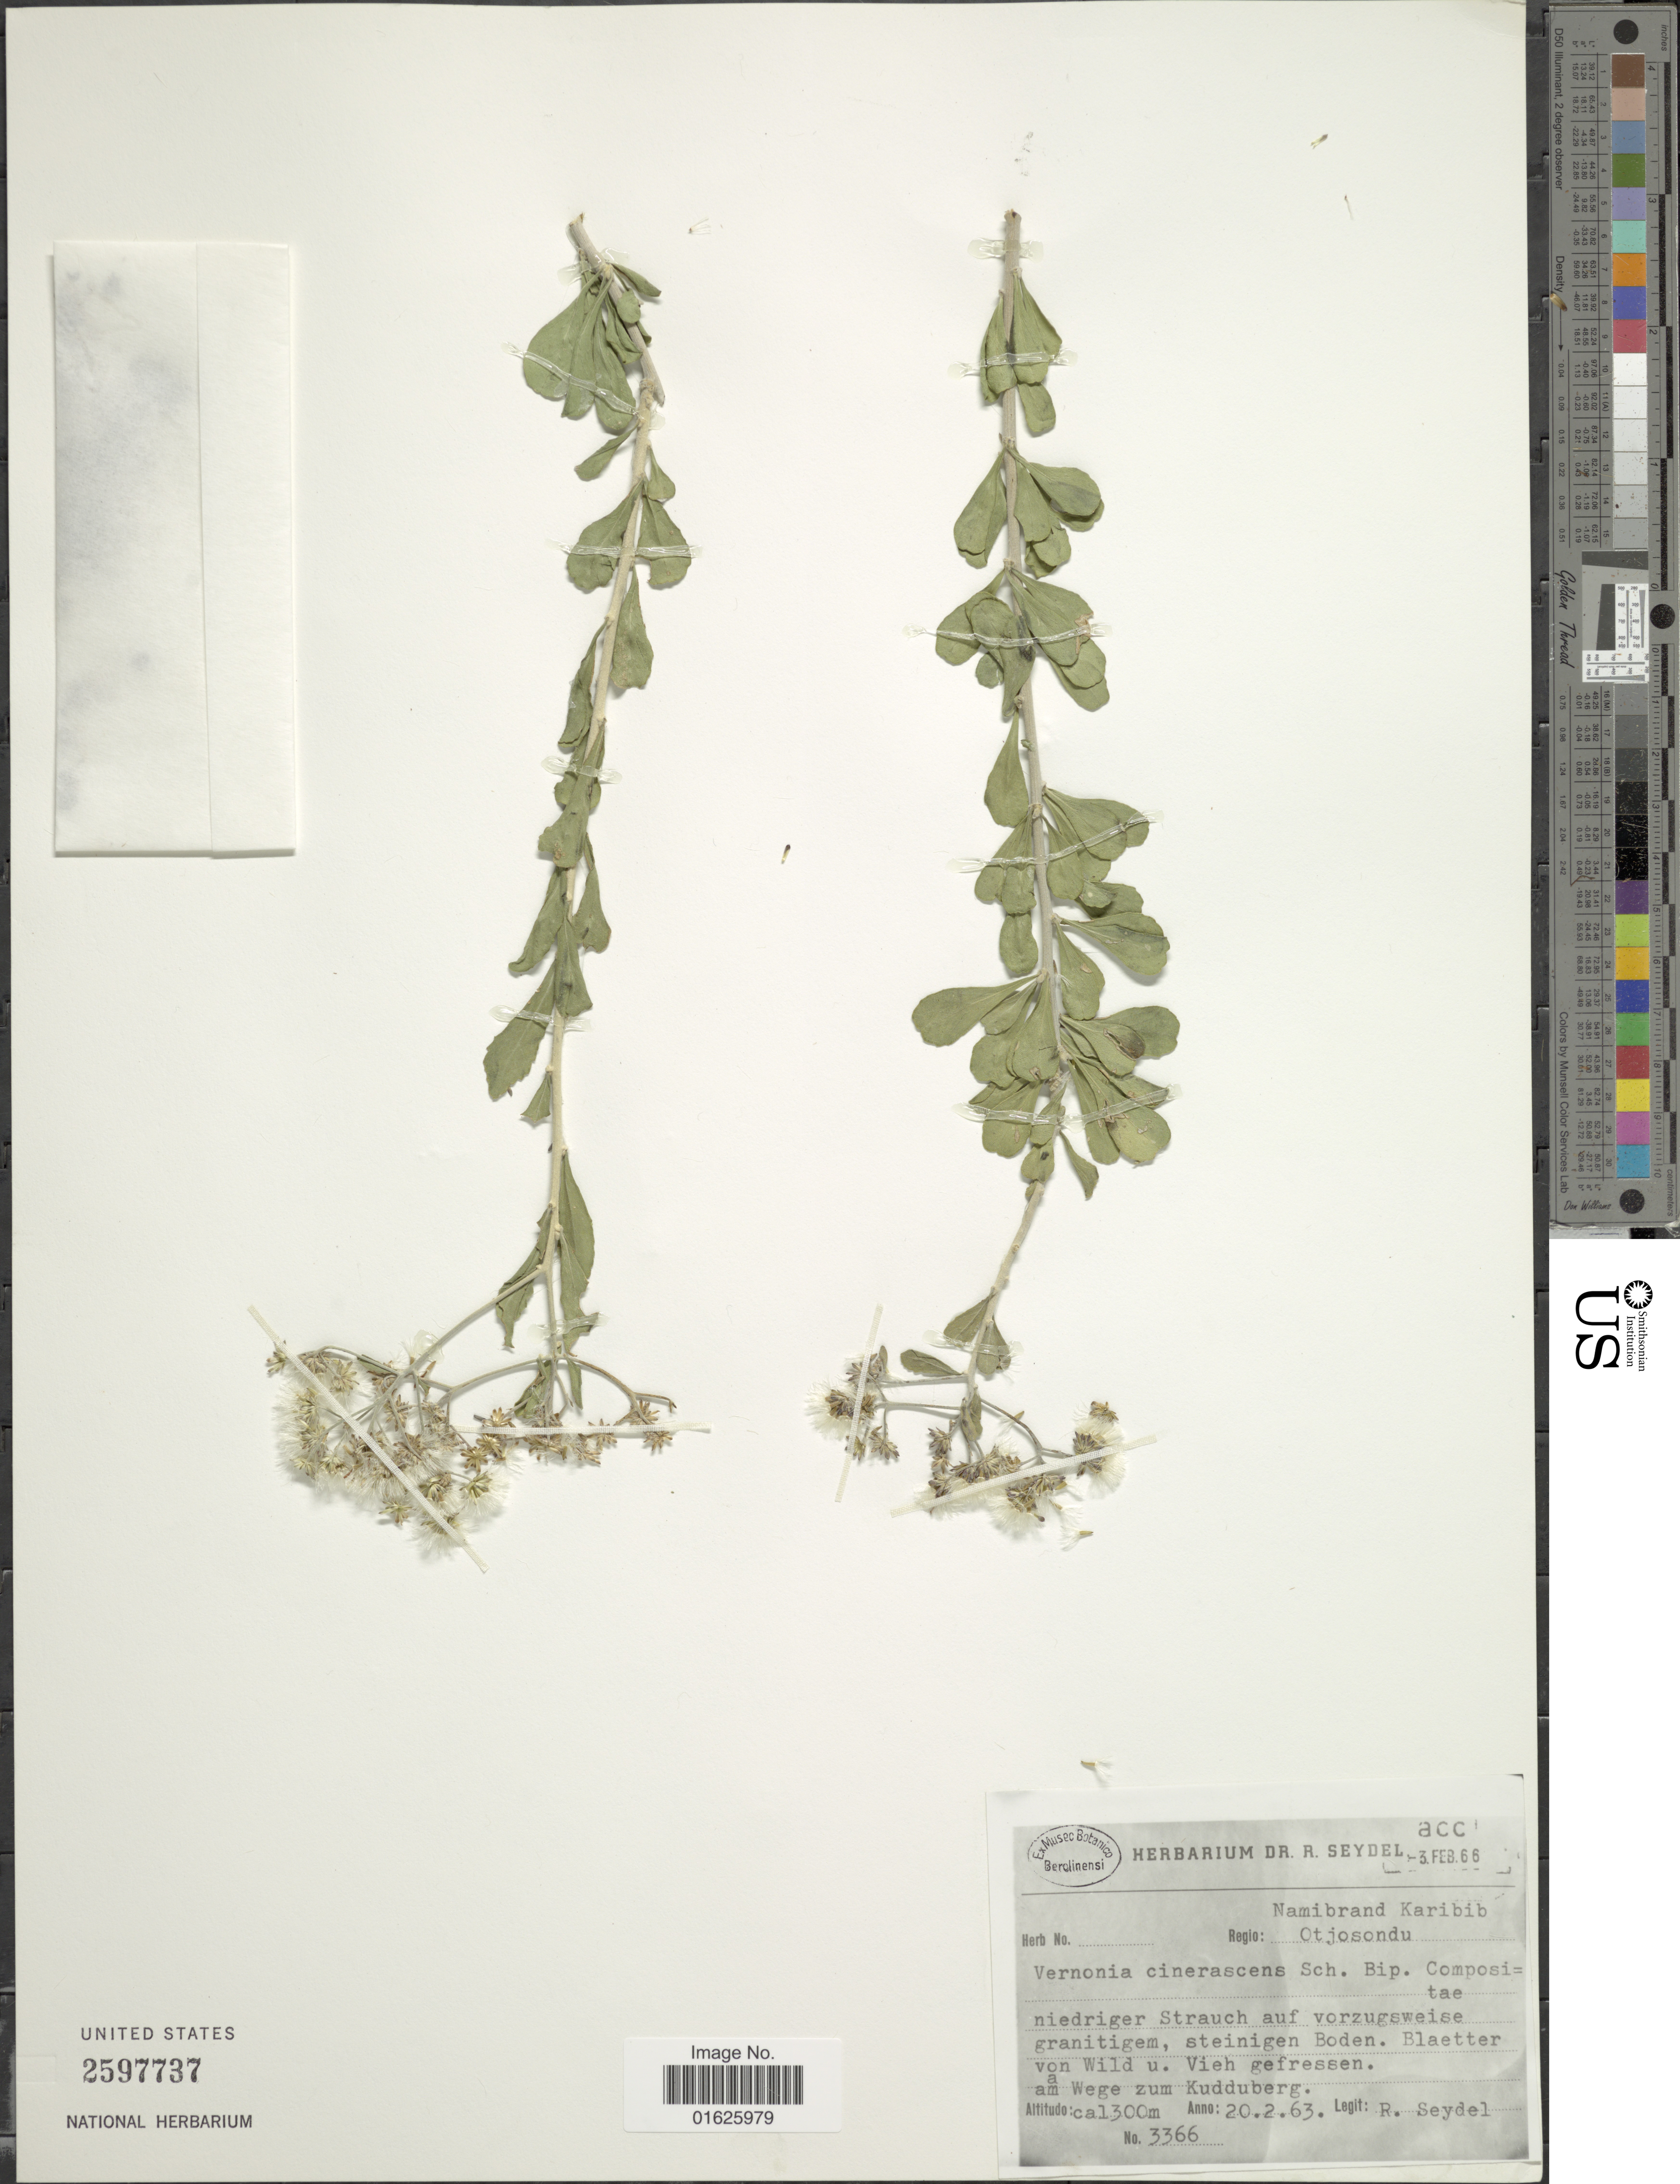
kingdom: Plantae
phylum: Tracheophyta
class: Magnoliopsida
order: Asterales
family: Asteraceae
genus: Orbivestus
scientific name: Orbivestus cinerascens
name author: (Sch. Bip. in Schweinf.) H. Rob.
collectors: R. Seydel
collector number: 3366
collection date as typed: Transcribed d/m/y: 20/2/63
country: Namibia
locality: Regio Namibrand Karibib Otjosondu, am Wege zum Kuffuberg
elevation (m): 1300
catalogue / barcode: US 2597737